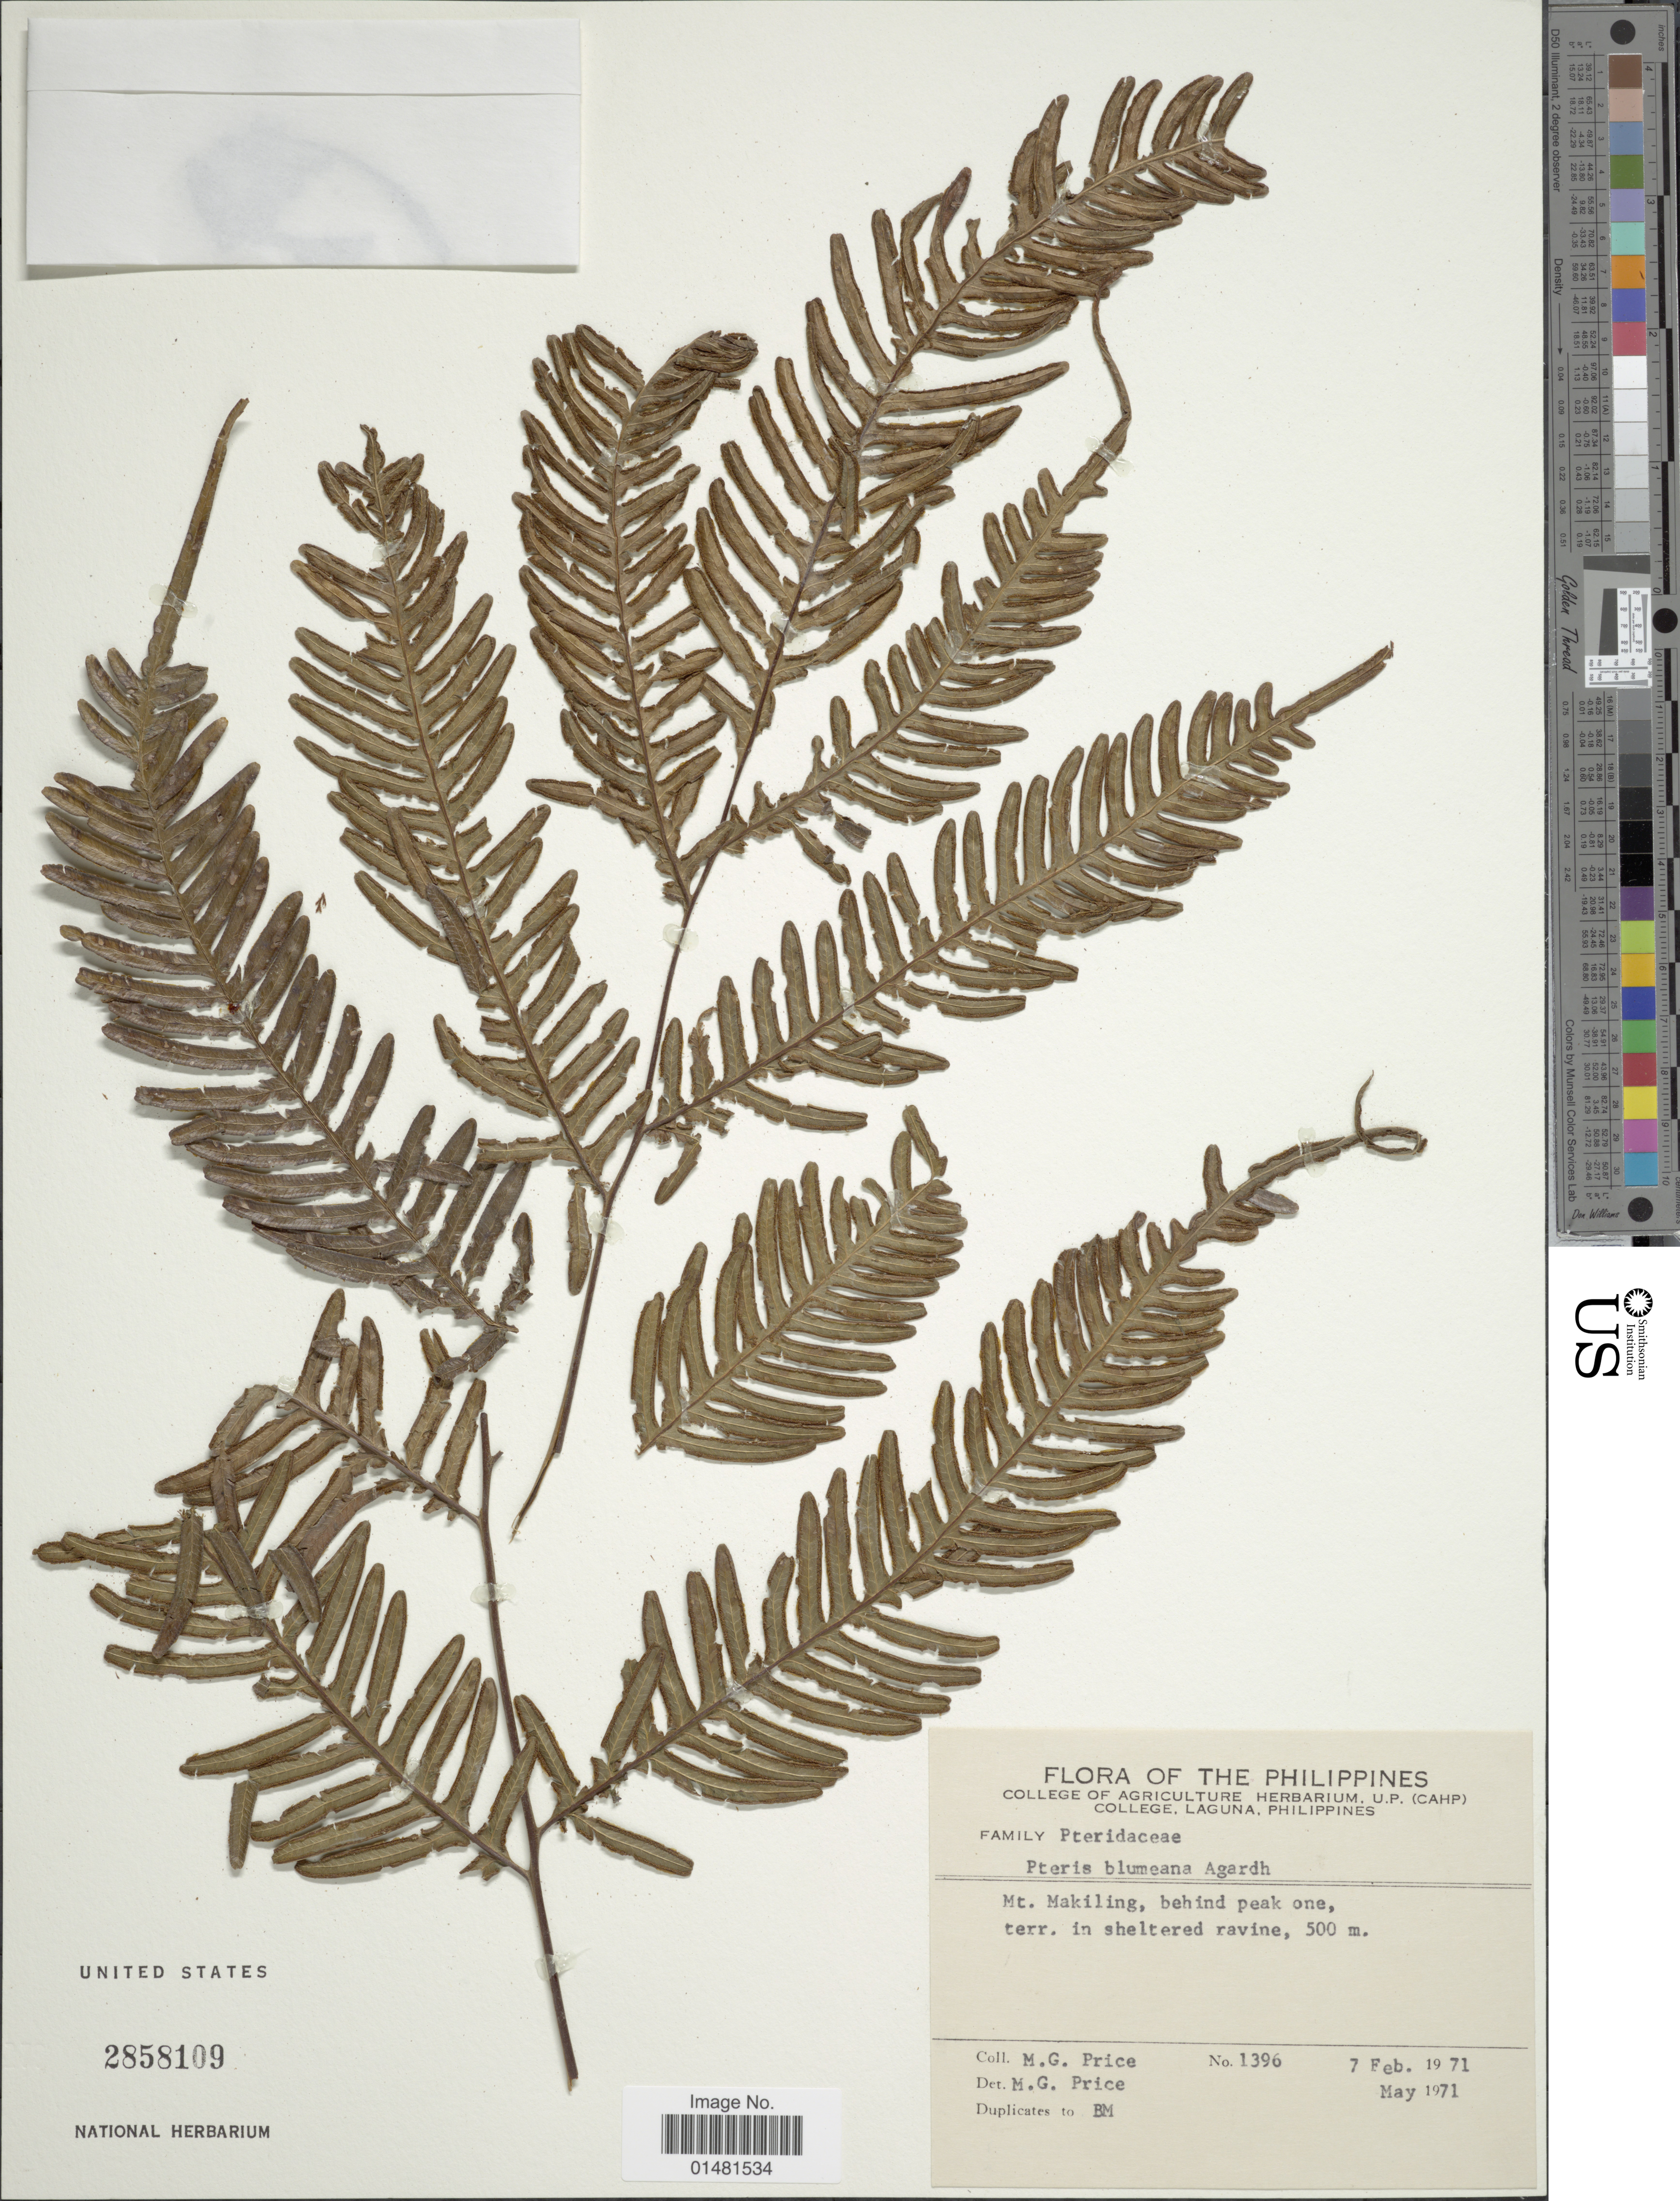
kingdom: Plantae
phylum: Tracheophyta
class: Polypodiopsida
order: Polypodiales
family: Pteridaceae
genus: Pteris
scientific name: Pteris blumeana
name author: J. Agardh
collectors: M. G. Price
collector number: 1396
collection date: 1971-02-07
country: Philippines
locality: Mt. Makiling, behind peak one, terr. in sheltered in ravine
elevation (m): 500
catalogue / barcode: US 2858109